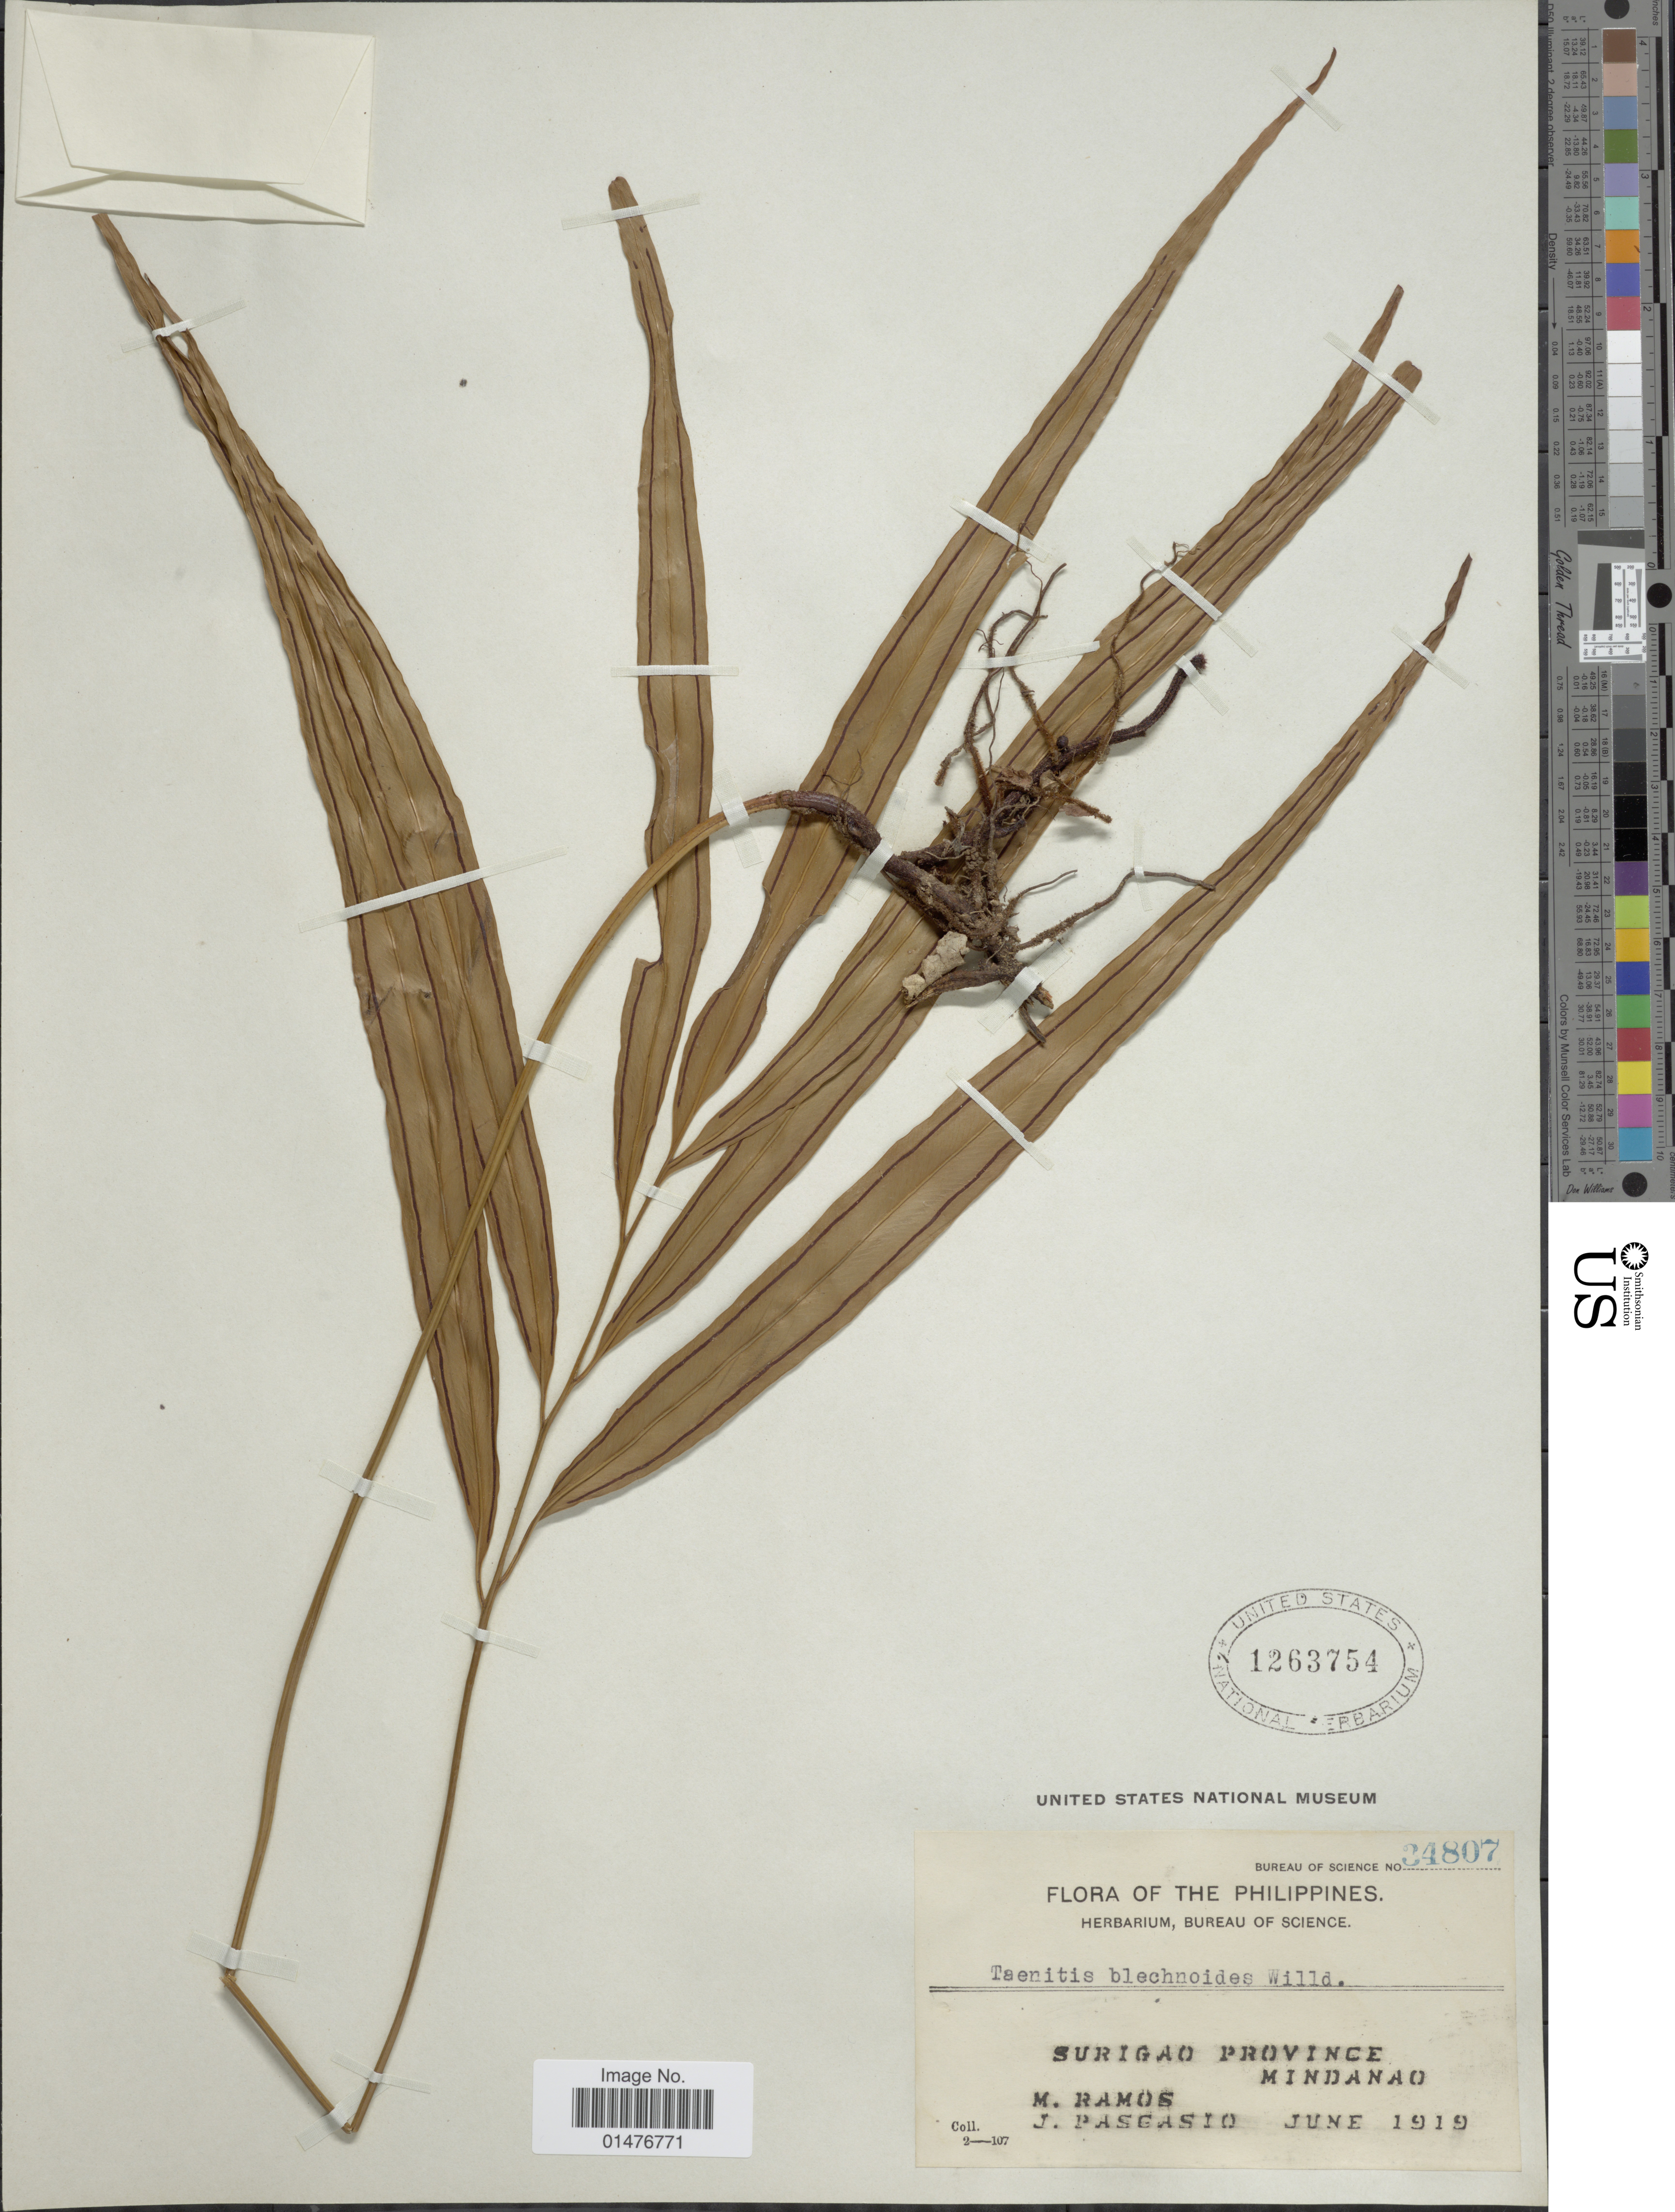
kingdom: Plantae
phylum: Tracheophyta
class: Polypodiopsida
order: Polypodiales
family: Pteridaceae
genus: Taenitis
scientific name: Taenitis blechnoides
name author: (Willd.) Sw.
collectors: M. Ramos & J. Pasgasio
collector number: Bureau of Science34807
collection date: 1919-06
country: Philippines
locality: Surigao Province Mindanao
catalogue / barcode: US 1263754